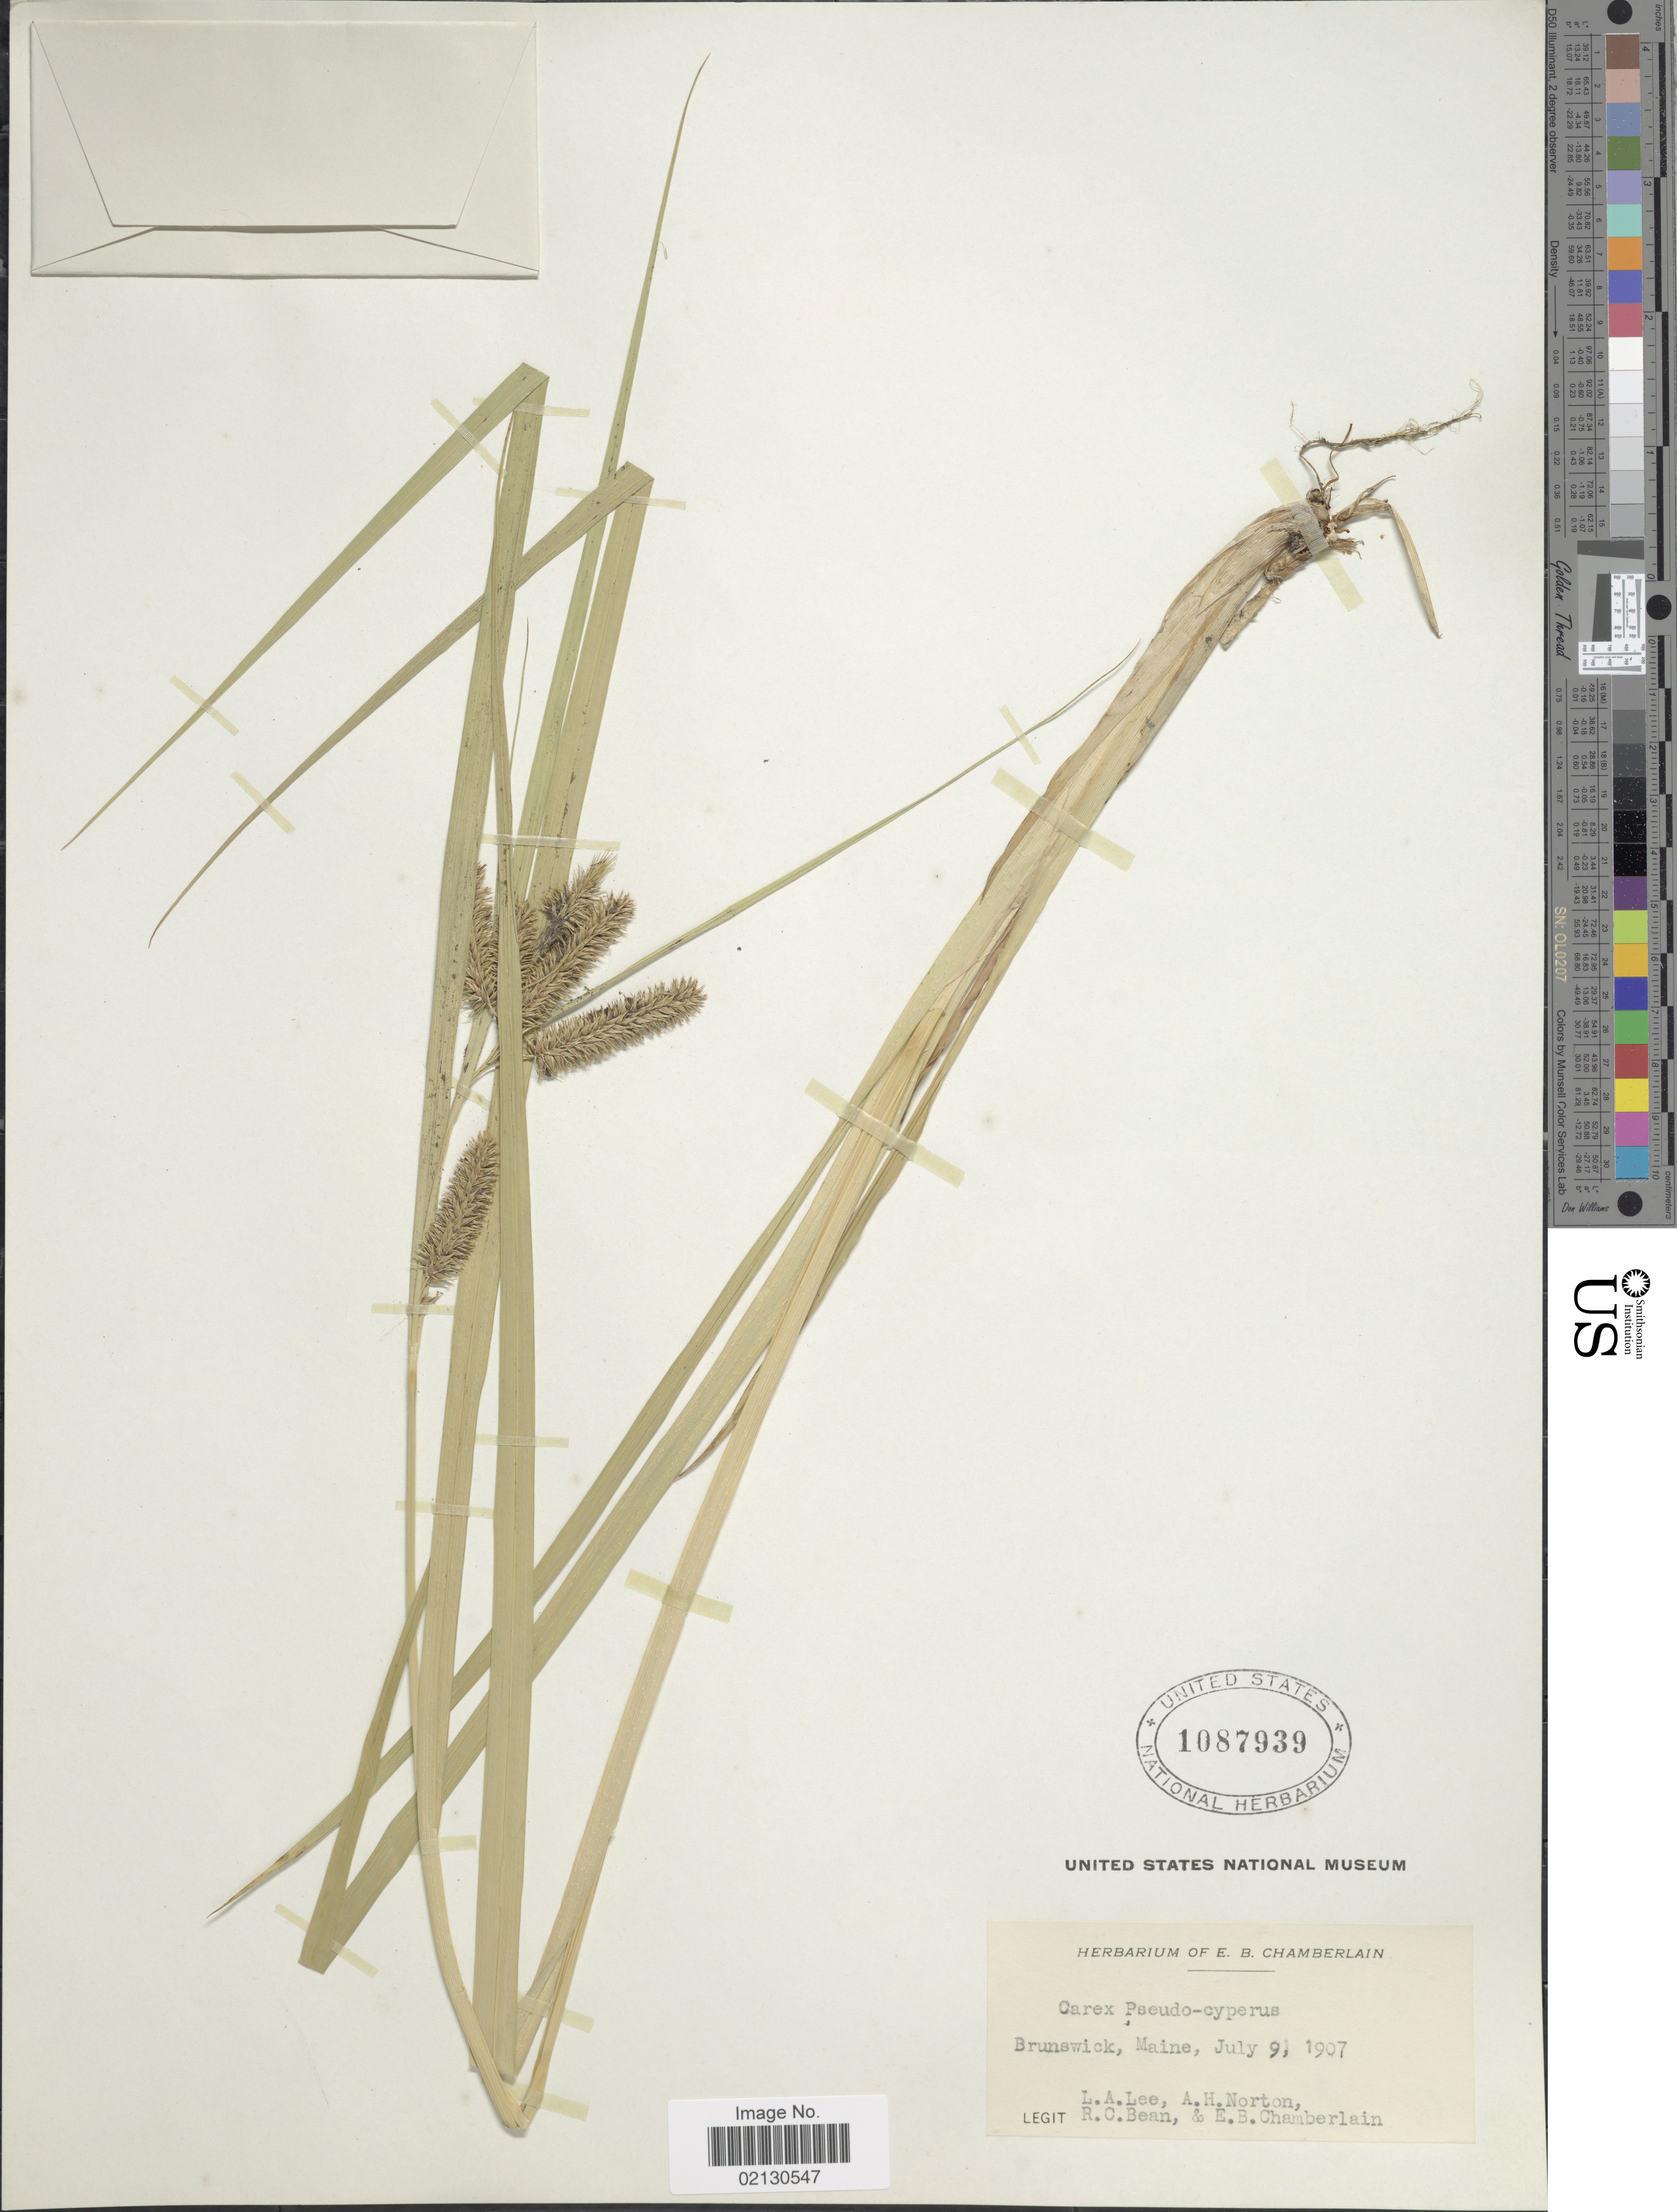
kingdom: Plantae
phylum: Tracheophyta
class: Liliopsida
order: Poales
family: Cyperaceae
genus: Carex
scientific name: Carex pseudocyperus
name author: L.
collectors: L. Lee, A. Norton, R. Bean & E. Chamberlain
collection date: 1907-07-09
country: United States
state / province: Maine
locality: Brunswick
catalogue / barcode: US 1087939